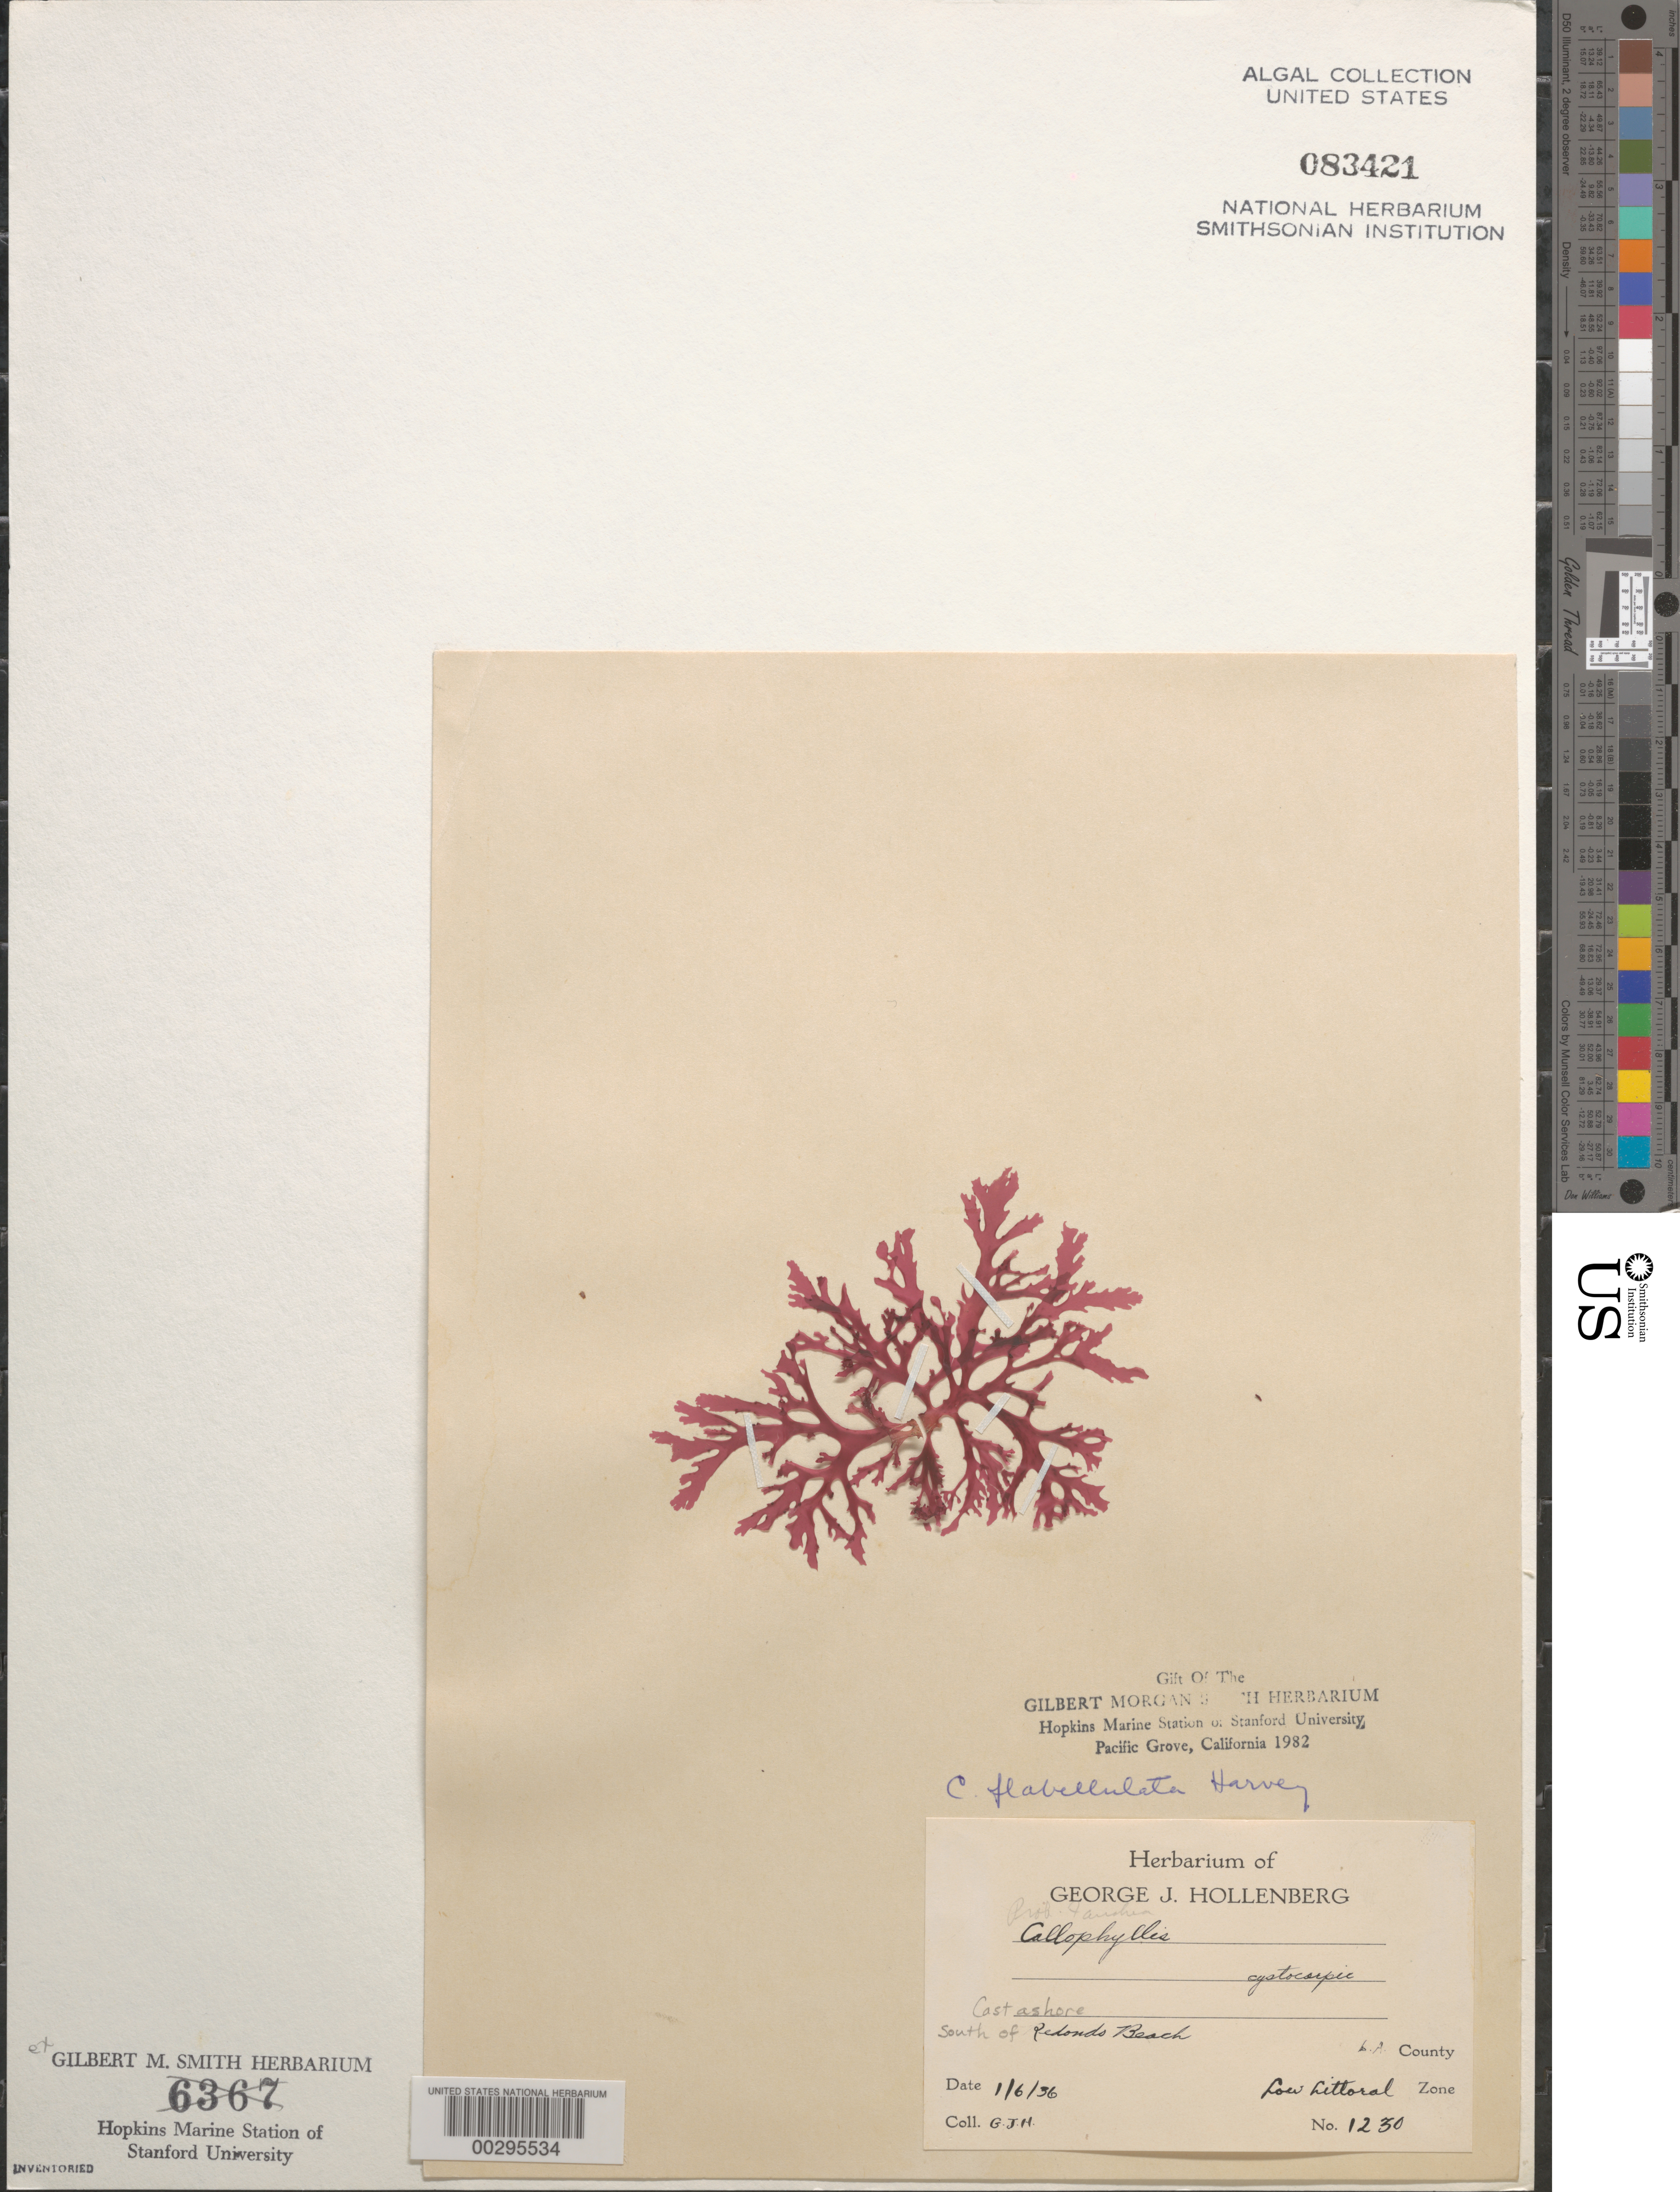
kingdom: Plantae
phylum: Rhodophyta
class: Florideophyceae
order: Gigartinales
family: Kallymeniaceae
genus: Callophyllis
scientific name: Callophyllis flabellulata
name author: Harv.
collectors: G. Hollenberg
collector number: GJH 1230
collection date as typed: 06 Jan 1936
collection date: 1936-01-06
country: United States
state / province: California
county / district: Los Angeles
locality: South of Redondo Beach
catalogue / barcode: US 83421